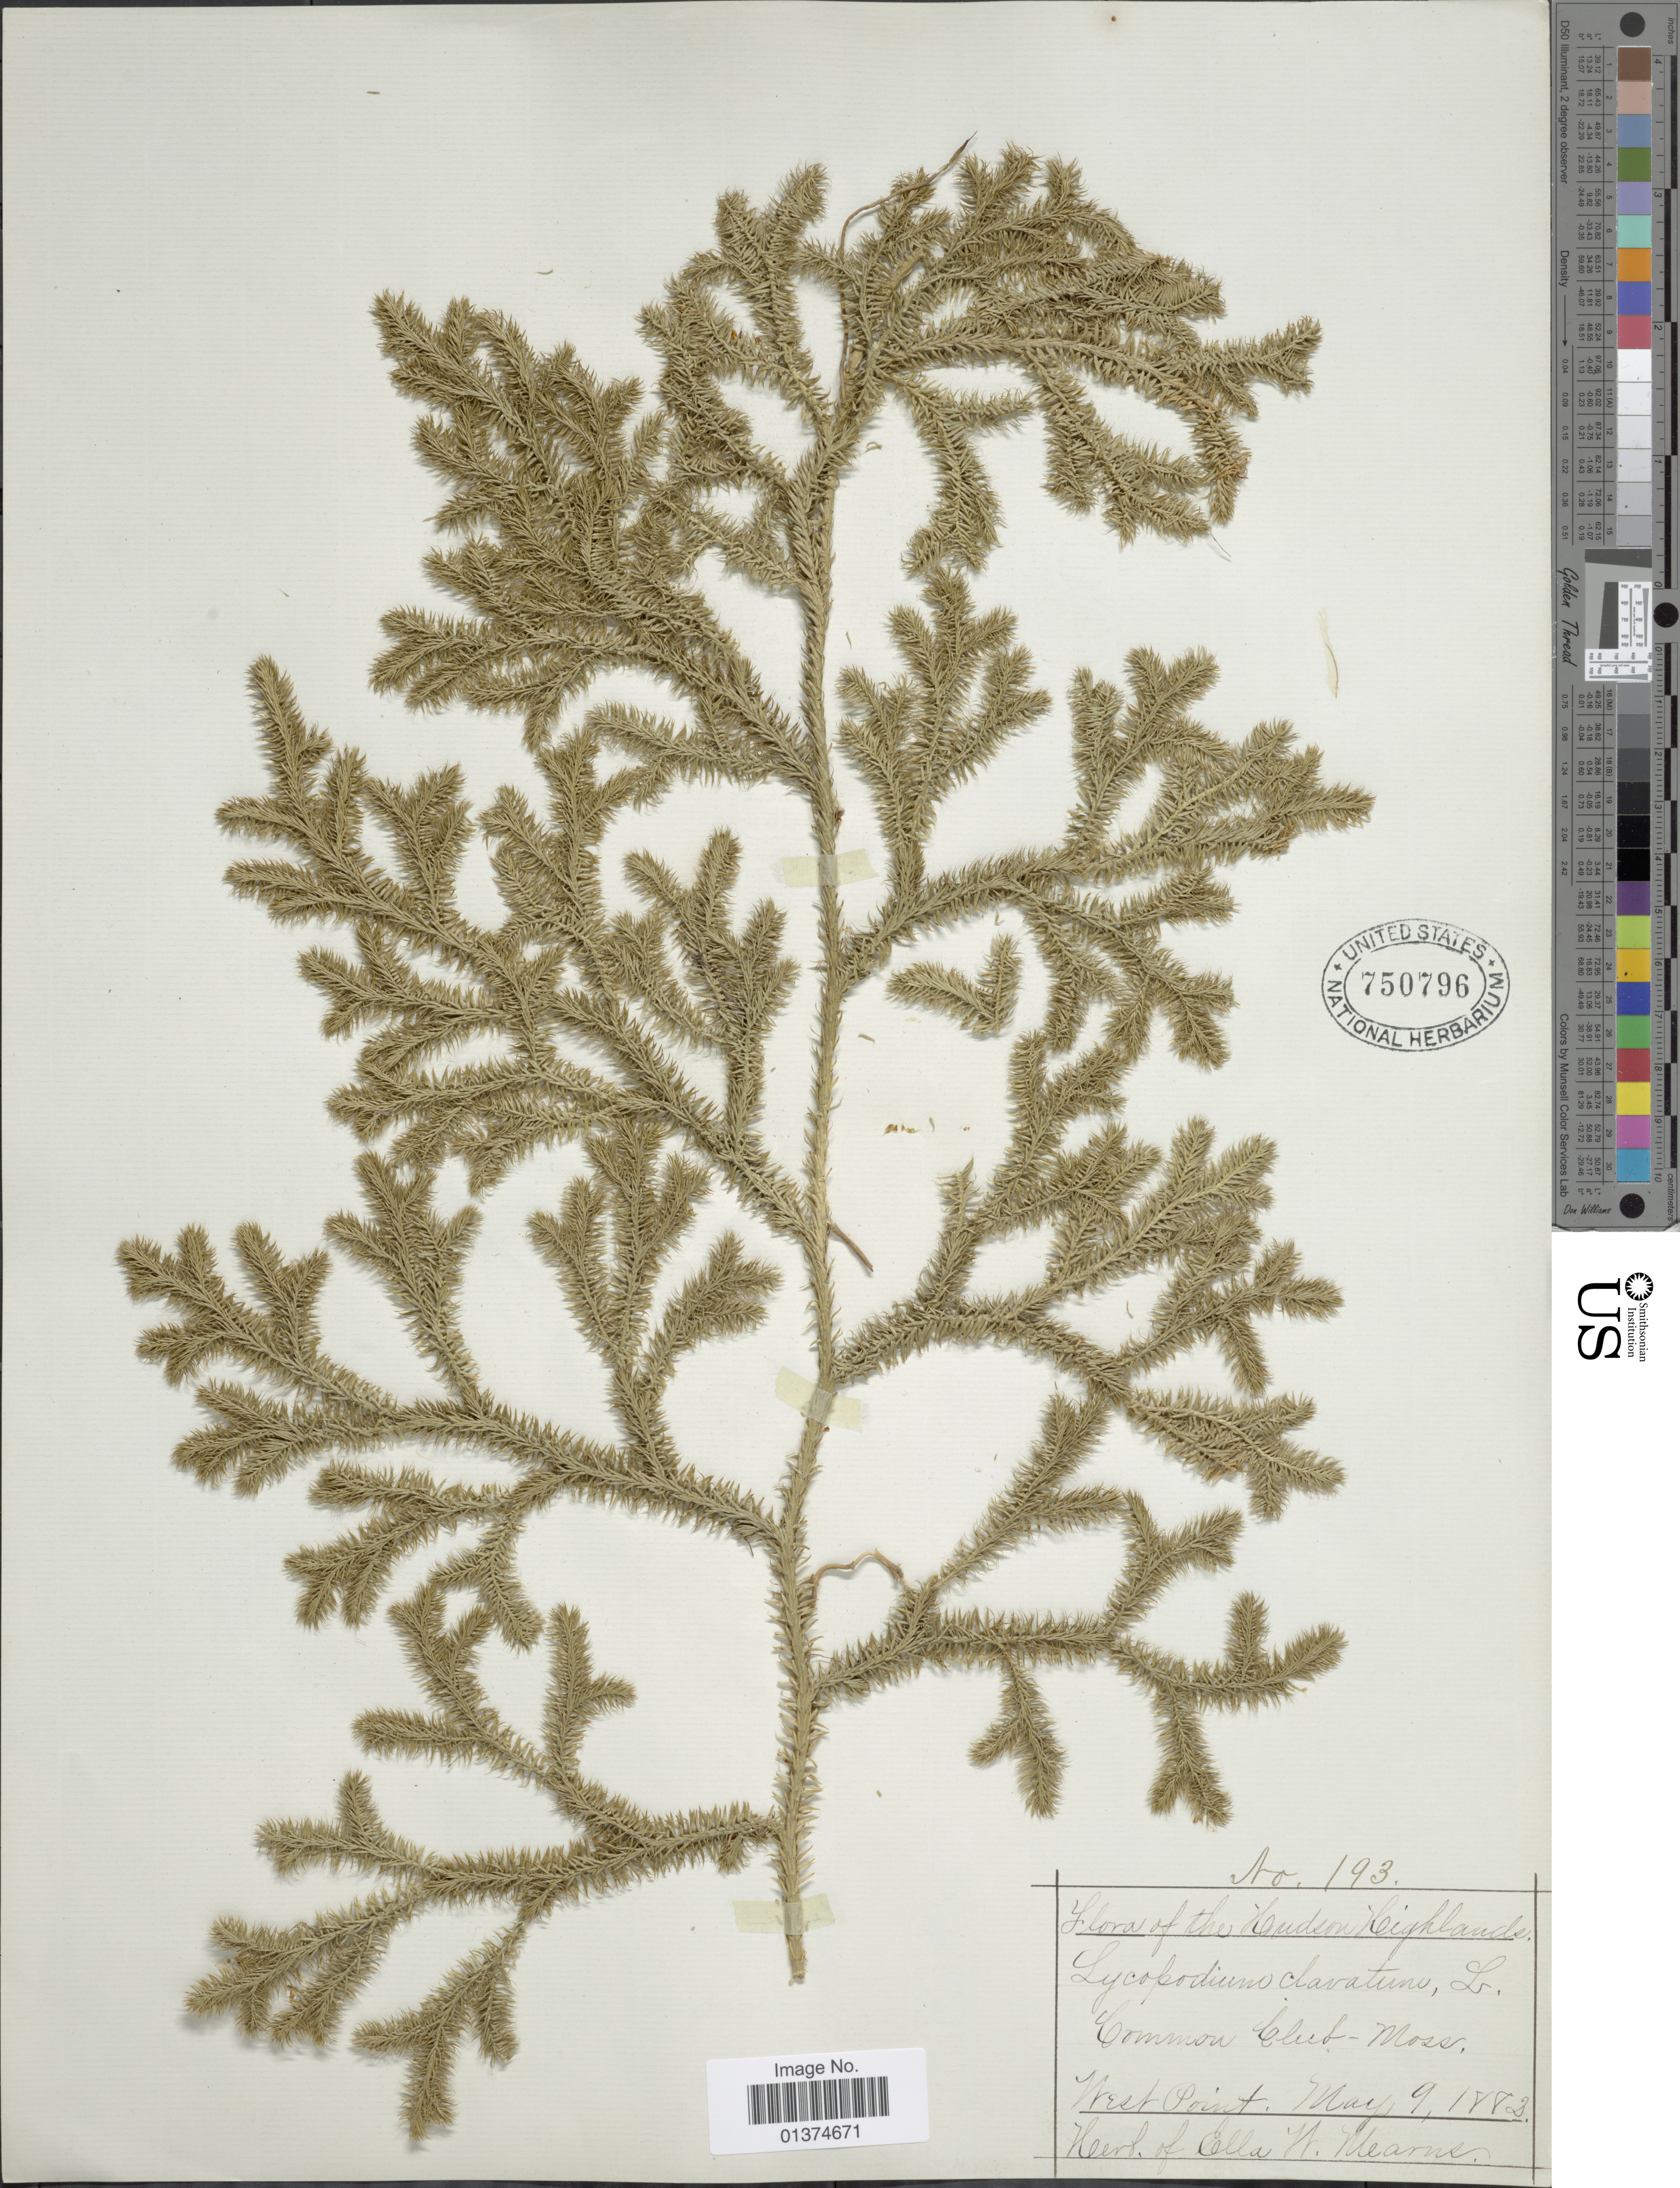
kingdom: Plantae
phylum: Tracheophyta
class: Lycopodiopsida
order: Lycopodiales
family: Lycopodiaceae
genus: Lycopodium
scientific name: Lycopodium clavatum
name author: L.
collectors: ex herb. Ella W. Mearns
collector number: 193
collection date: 1882-05-09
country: United States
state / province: New York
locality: Hudson highlands, West Point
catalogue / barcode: US 750796